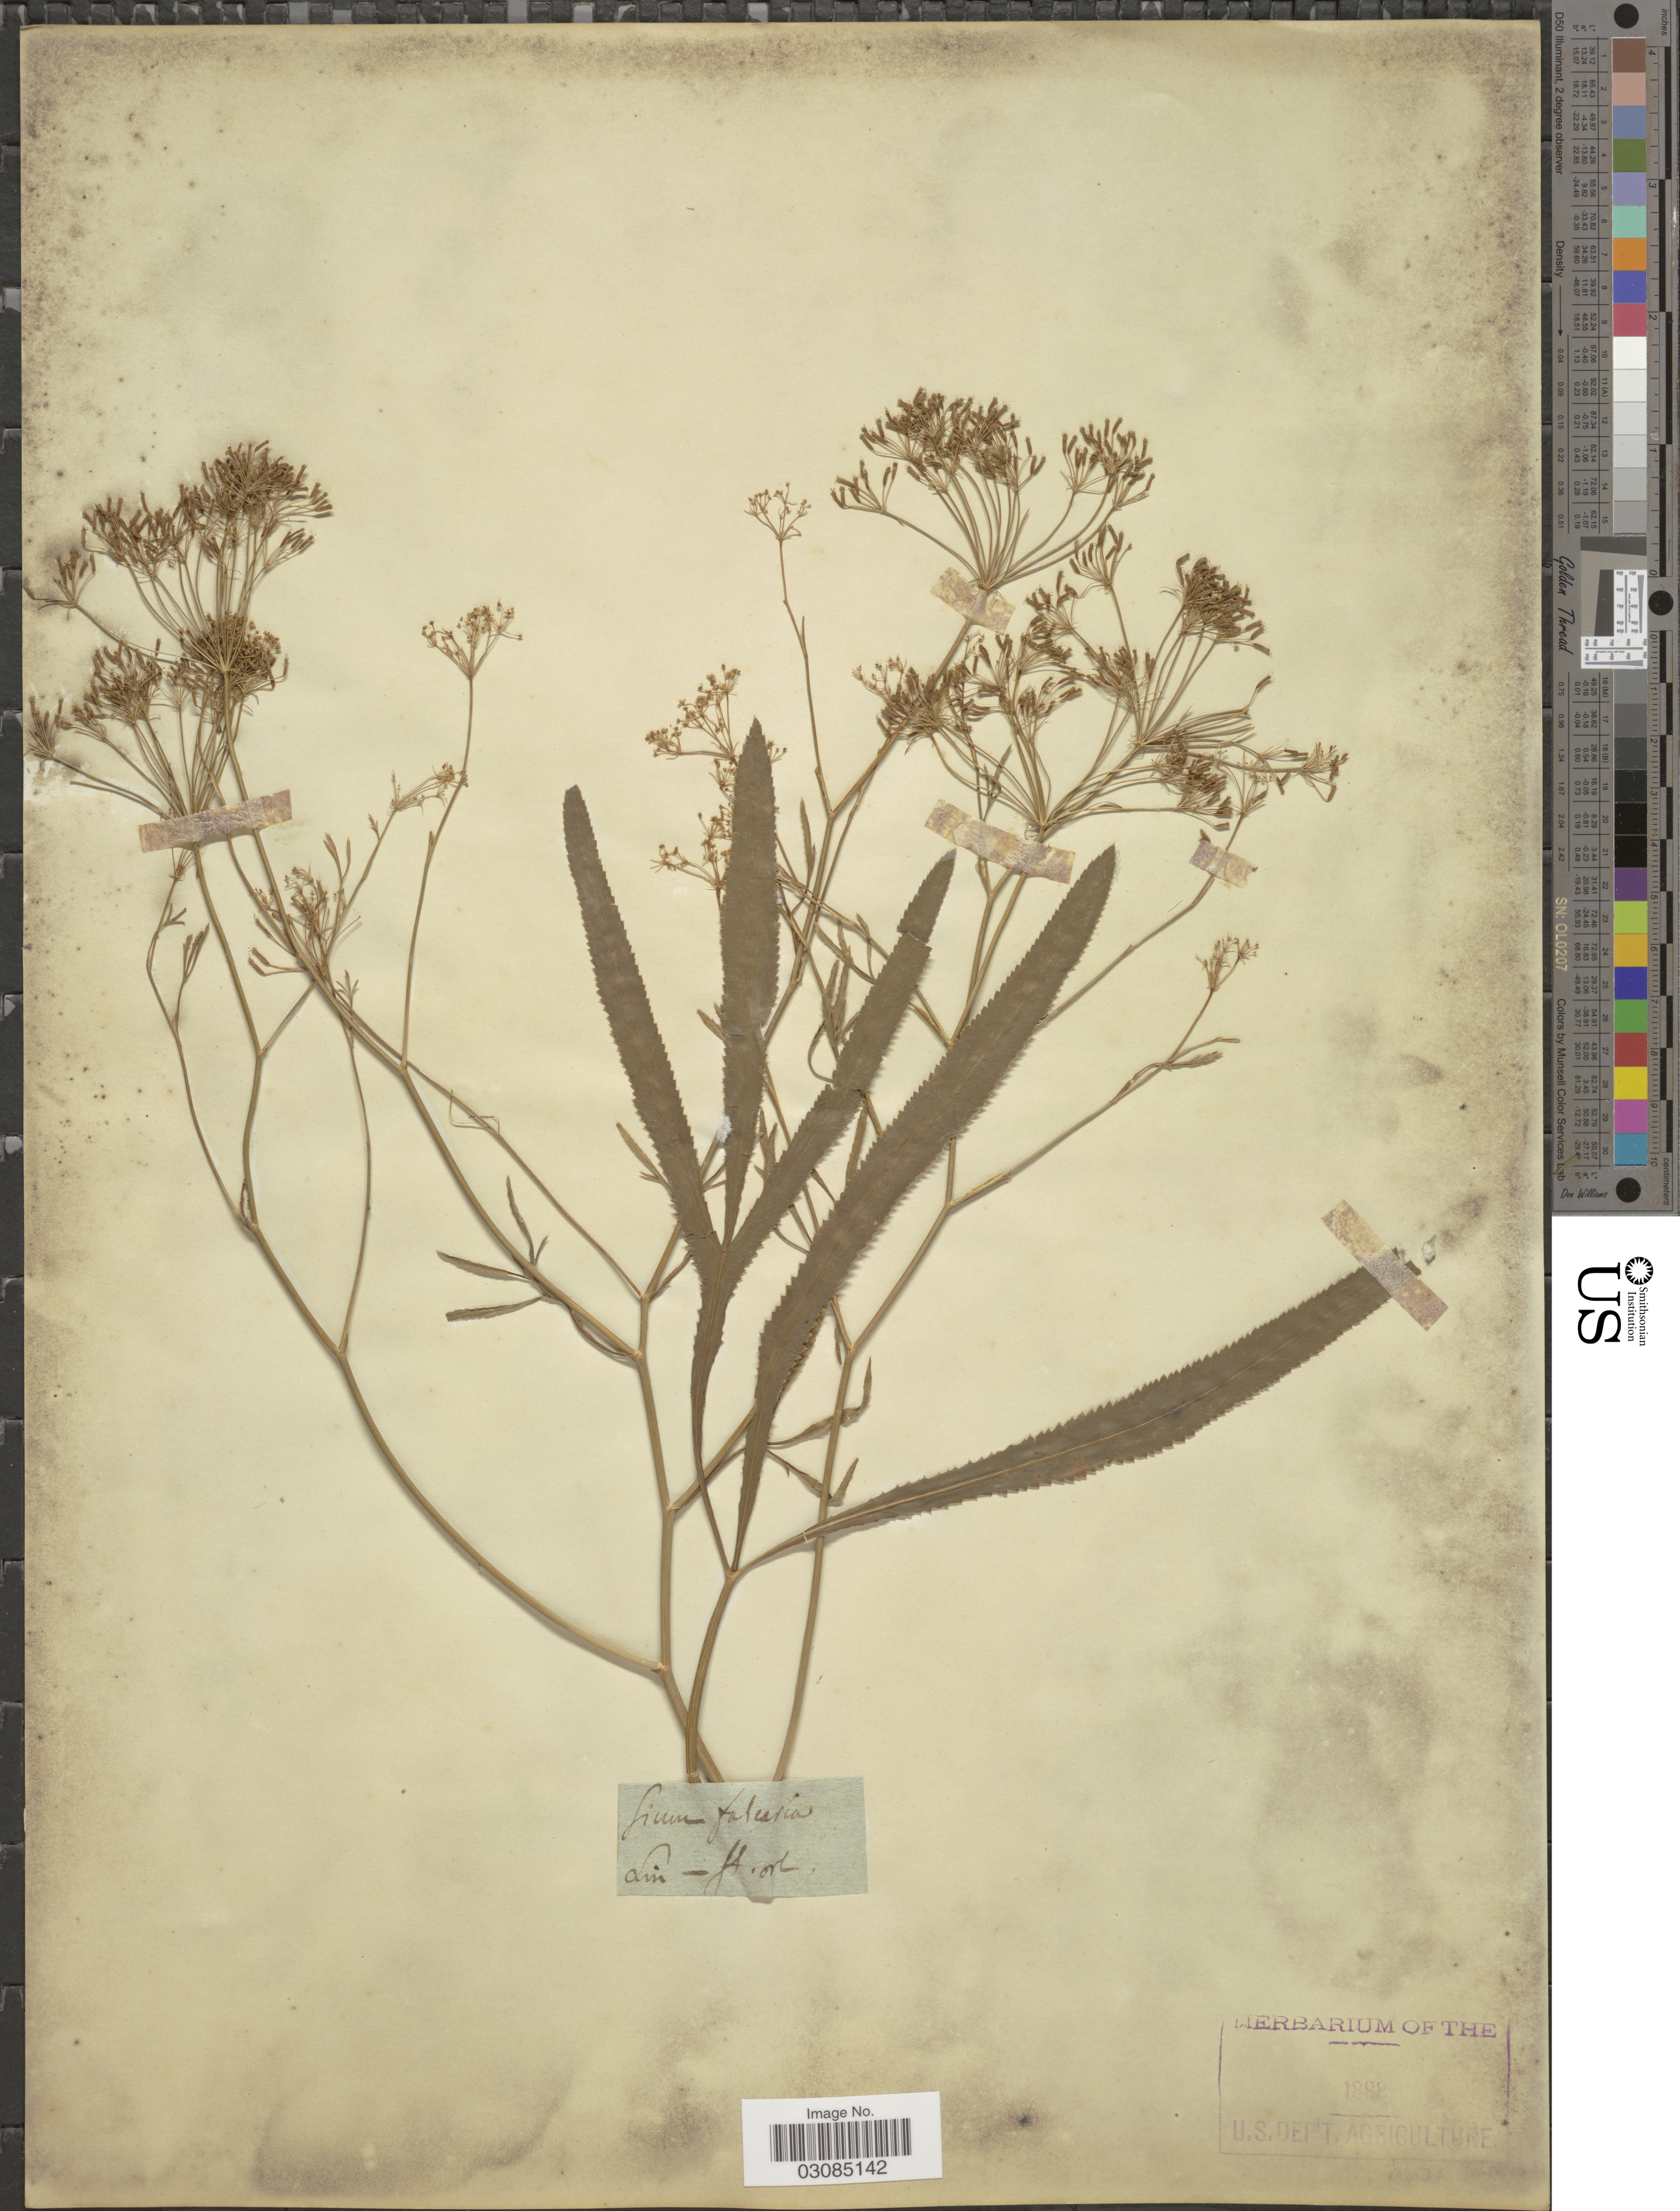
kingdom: Plantae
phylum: Tracheophyta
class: Magnoliopsida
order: Apiales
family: Apiaceae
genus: Falcaria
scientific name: Falcaria vulgaris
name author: Bernh.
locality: Lin [unsure placement]